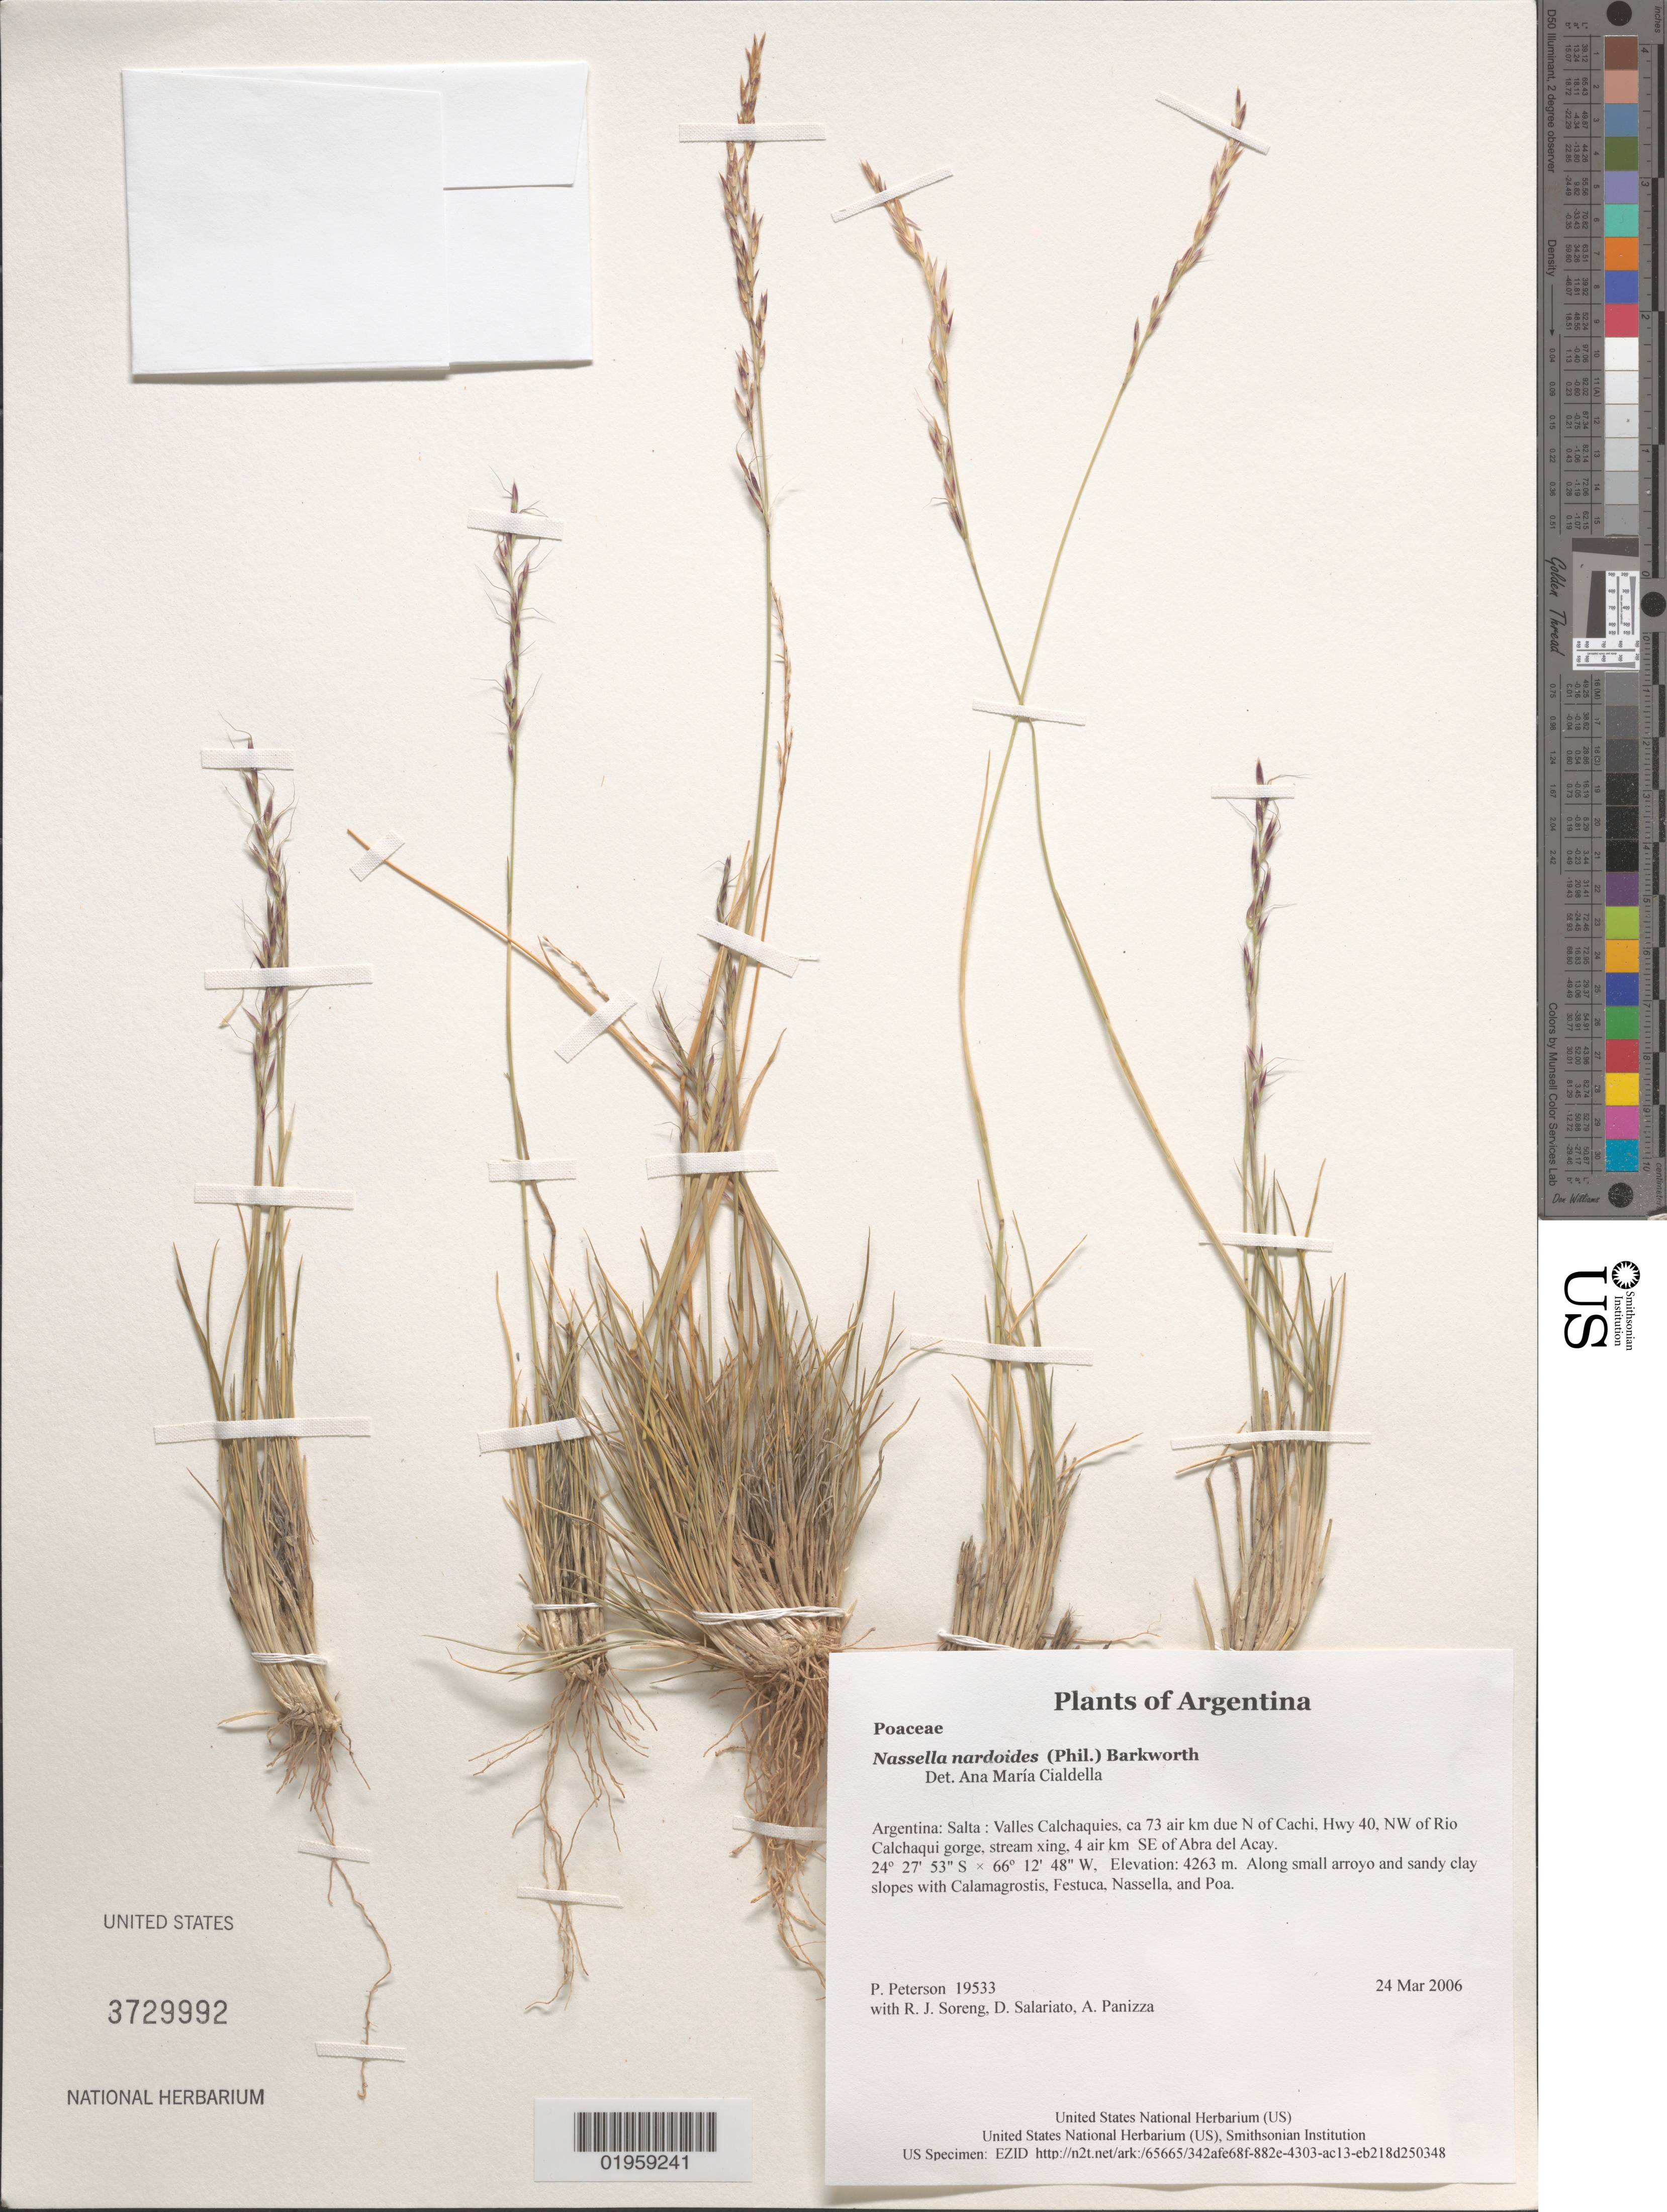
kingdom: Plantae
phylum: Tracheophyta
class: Liliopsida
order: Poales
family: Poaceae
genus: Nassella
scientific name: Nassella nardoides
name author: (Phil.) Barkworth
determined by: Cialdella, A. M.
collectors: P. M. Peterson, R. J. Soreng, D. Salariato & A. Panizza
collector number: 19533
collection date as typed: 24 Mar 2006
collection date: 2006-03-24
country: Argentina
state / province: Salta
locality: Valles Calchaquies, ca 73 air km due N of Cachi, Hwy 40, NW of Rio Calchaqui gorge, stream xing, 4 air km SE of Abra del Acay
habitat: Along small arroyo and sandy clay slopes with Calamagrostis, Festuca, Nassella, and Poa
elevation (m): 4263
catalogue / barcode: US 3729992